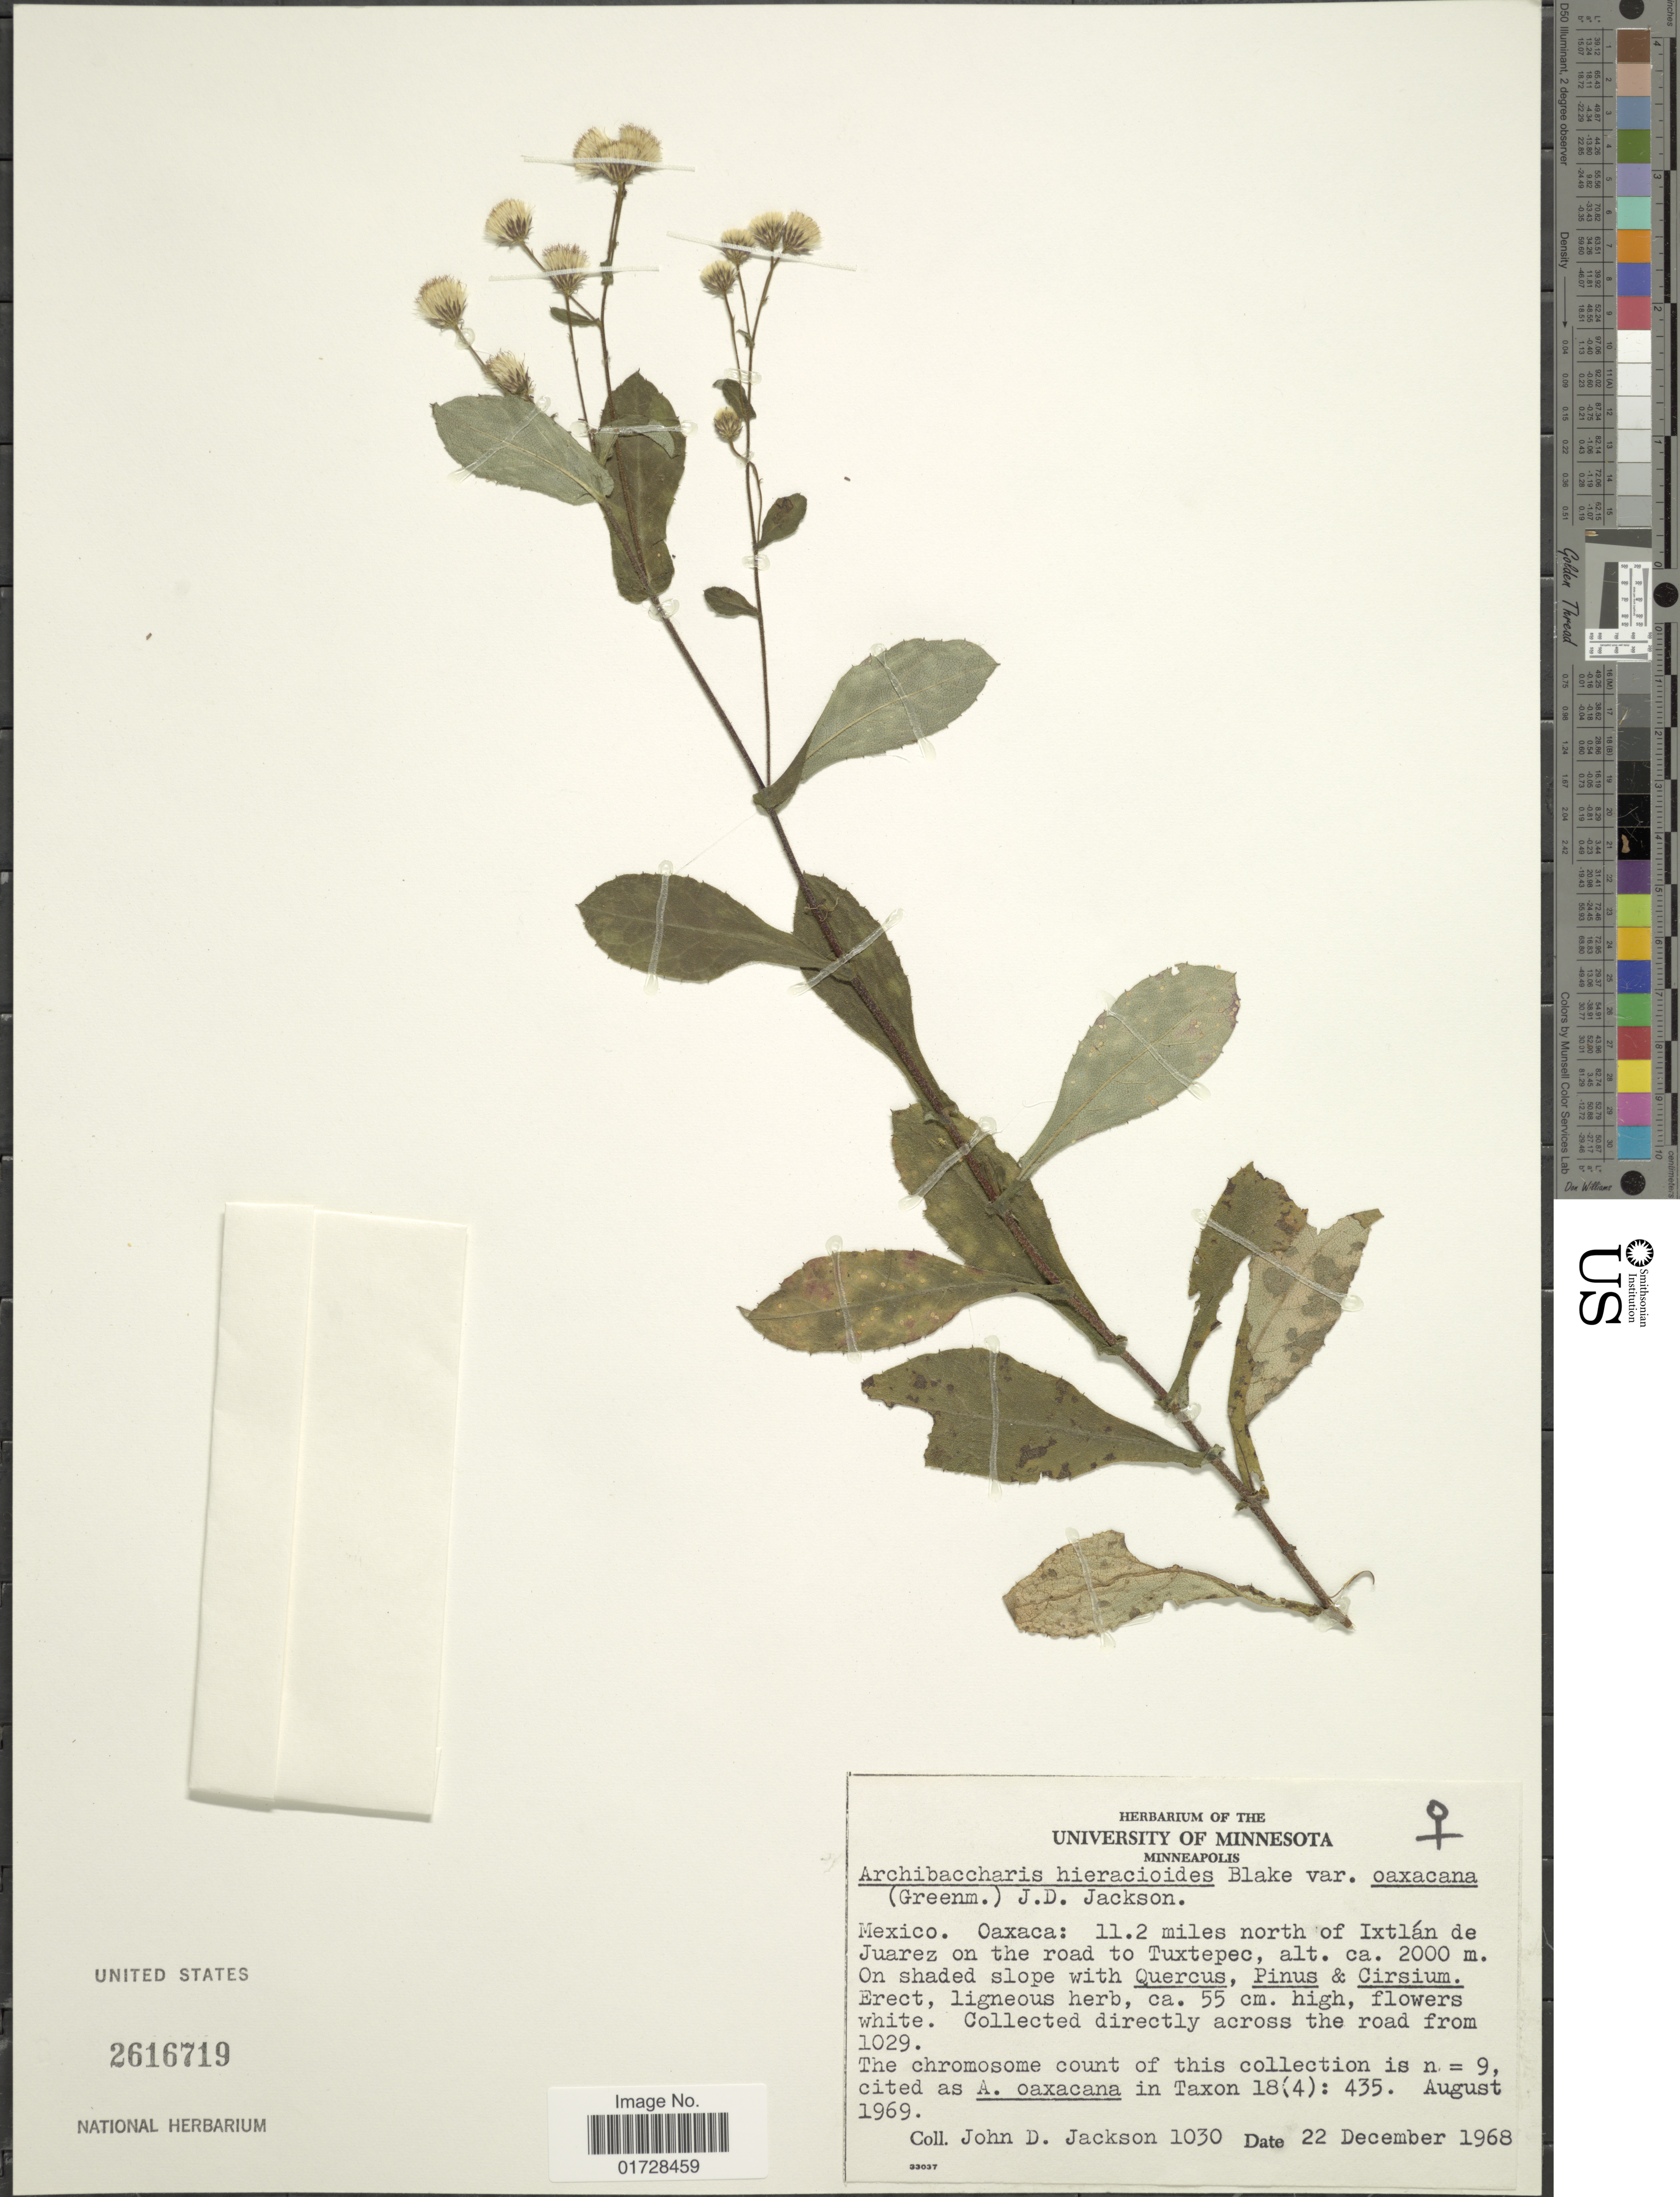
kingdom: Plantae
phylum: Tracheophyta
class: Magnoliopsida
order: Asterales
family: Asteraceae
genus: Archibaccharis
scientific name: Archibaccharis hieracioides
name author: (S.F. Blake) S.F. Blake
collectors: J. Jackson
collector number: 1030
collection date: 1968-12-22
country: Mexico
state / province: Oaxaca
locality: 11.2 miles north of Ixtlan de Juarez on the road to Tuxtepec, directly across the road from 1029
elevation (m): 2000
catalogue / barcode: US 2616719